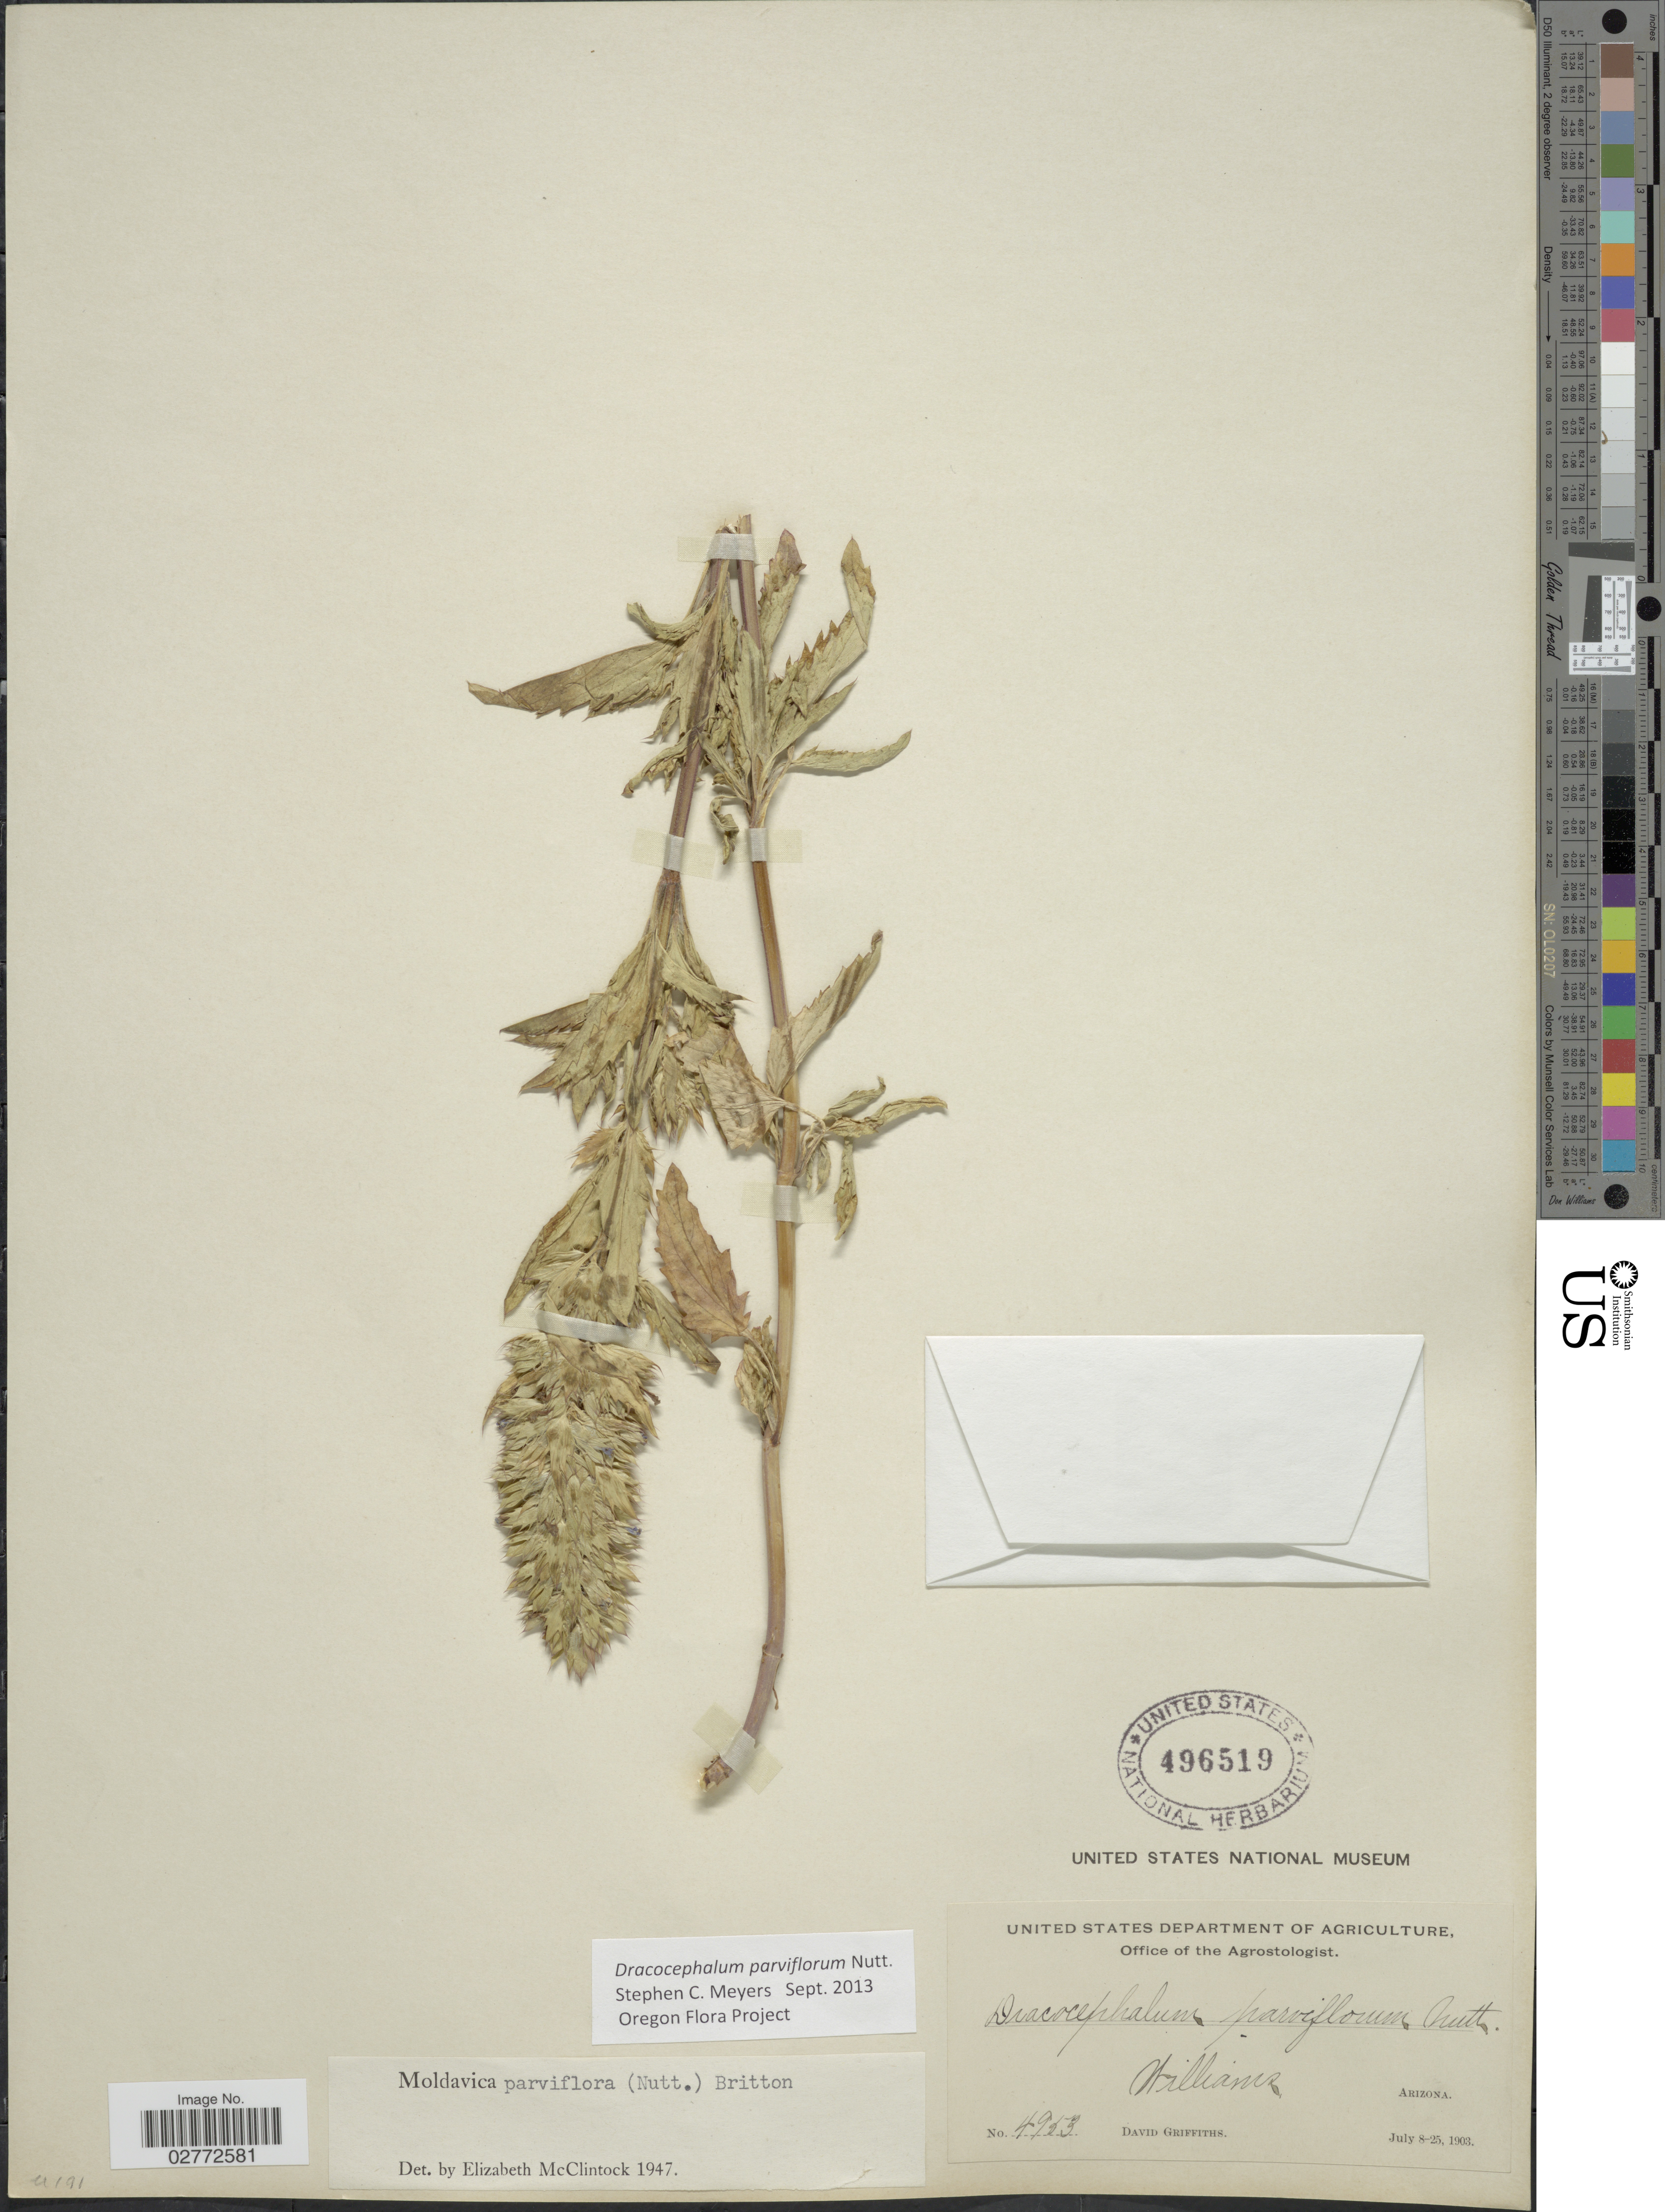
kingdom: Plantae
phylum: Tracheophyta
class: Magnoliopsida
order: Lamiales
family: Lamiaceae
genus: Dracocephalum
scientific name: Dracocephalum parviflorum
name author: Nutt.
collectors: D. Griffiths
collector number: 4953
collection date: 1903-07-08/1903-07-25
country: United States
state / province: Arizona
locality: Williams.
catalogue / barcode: US 496519